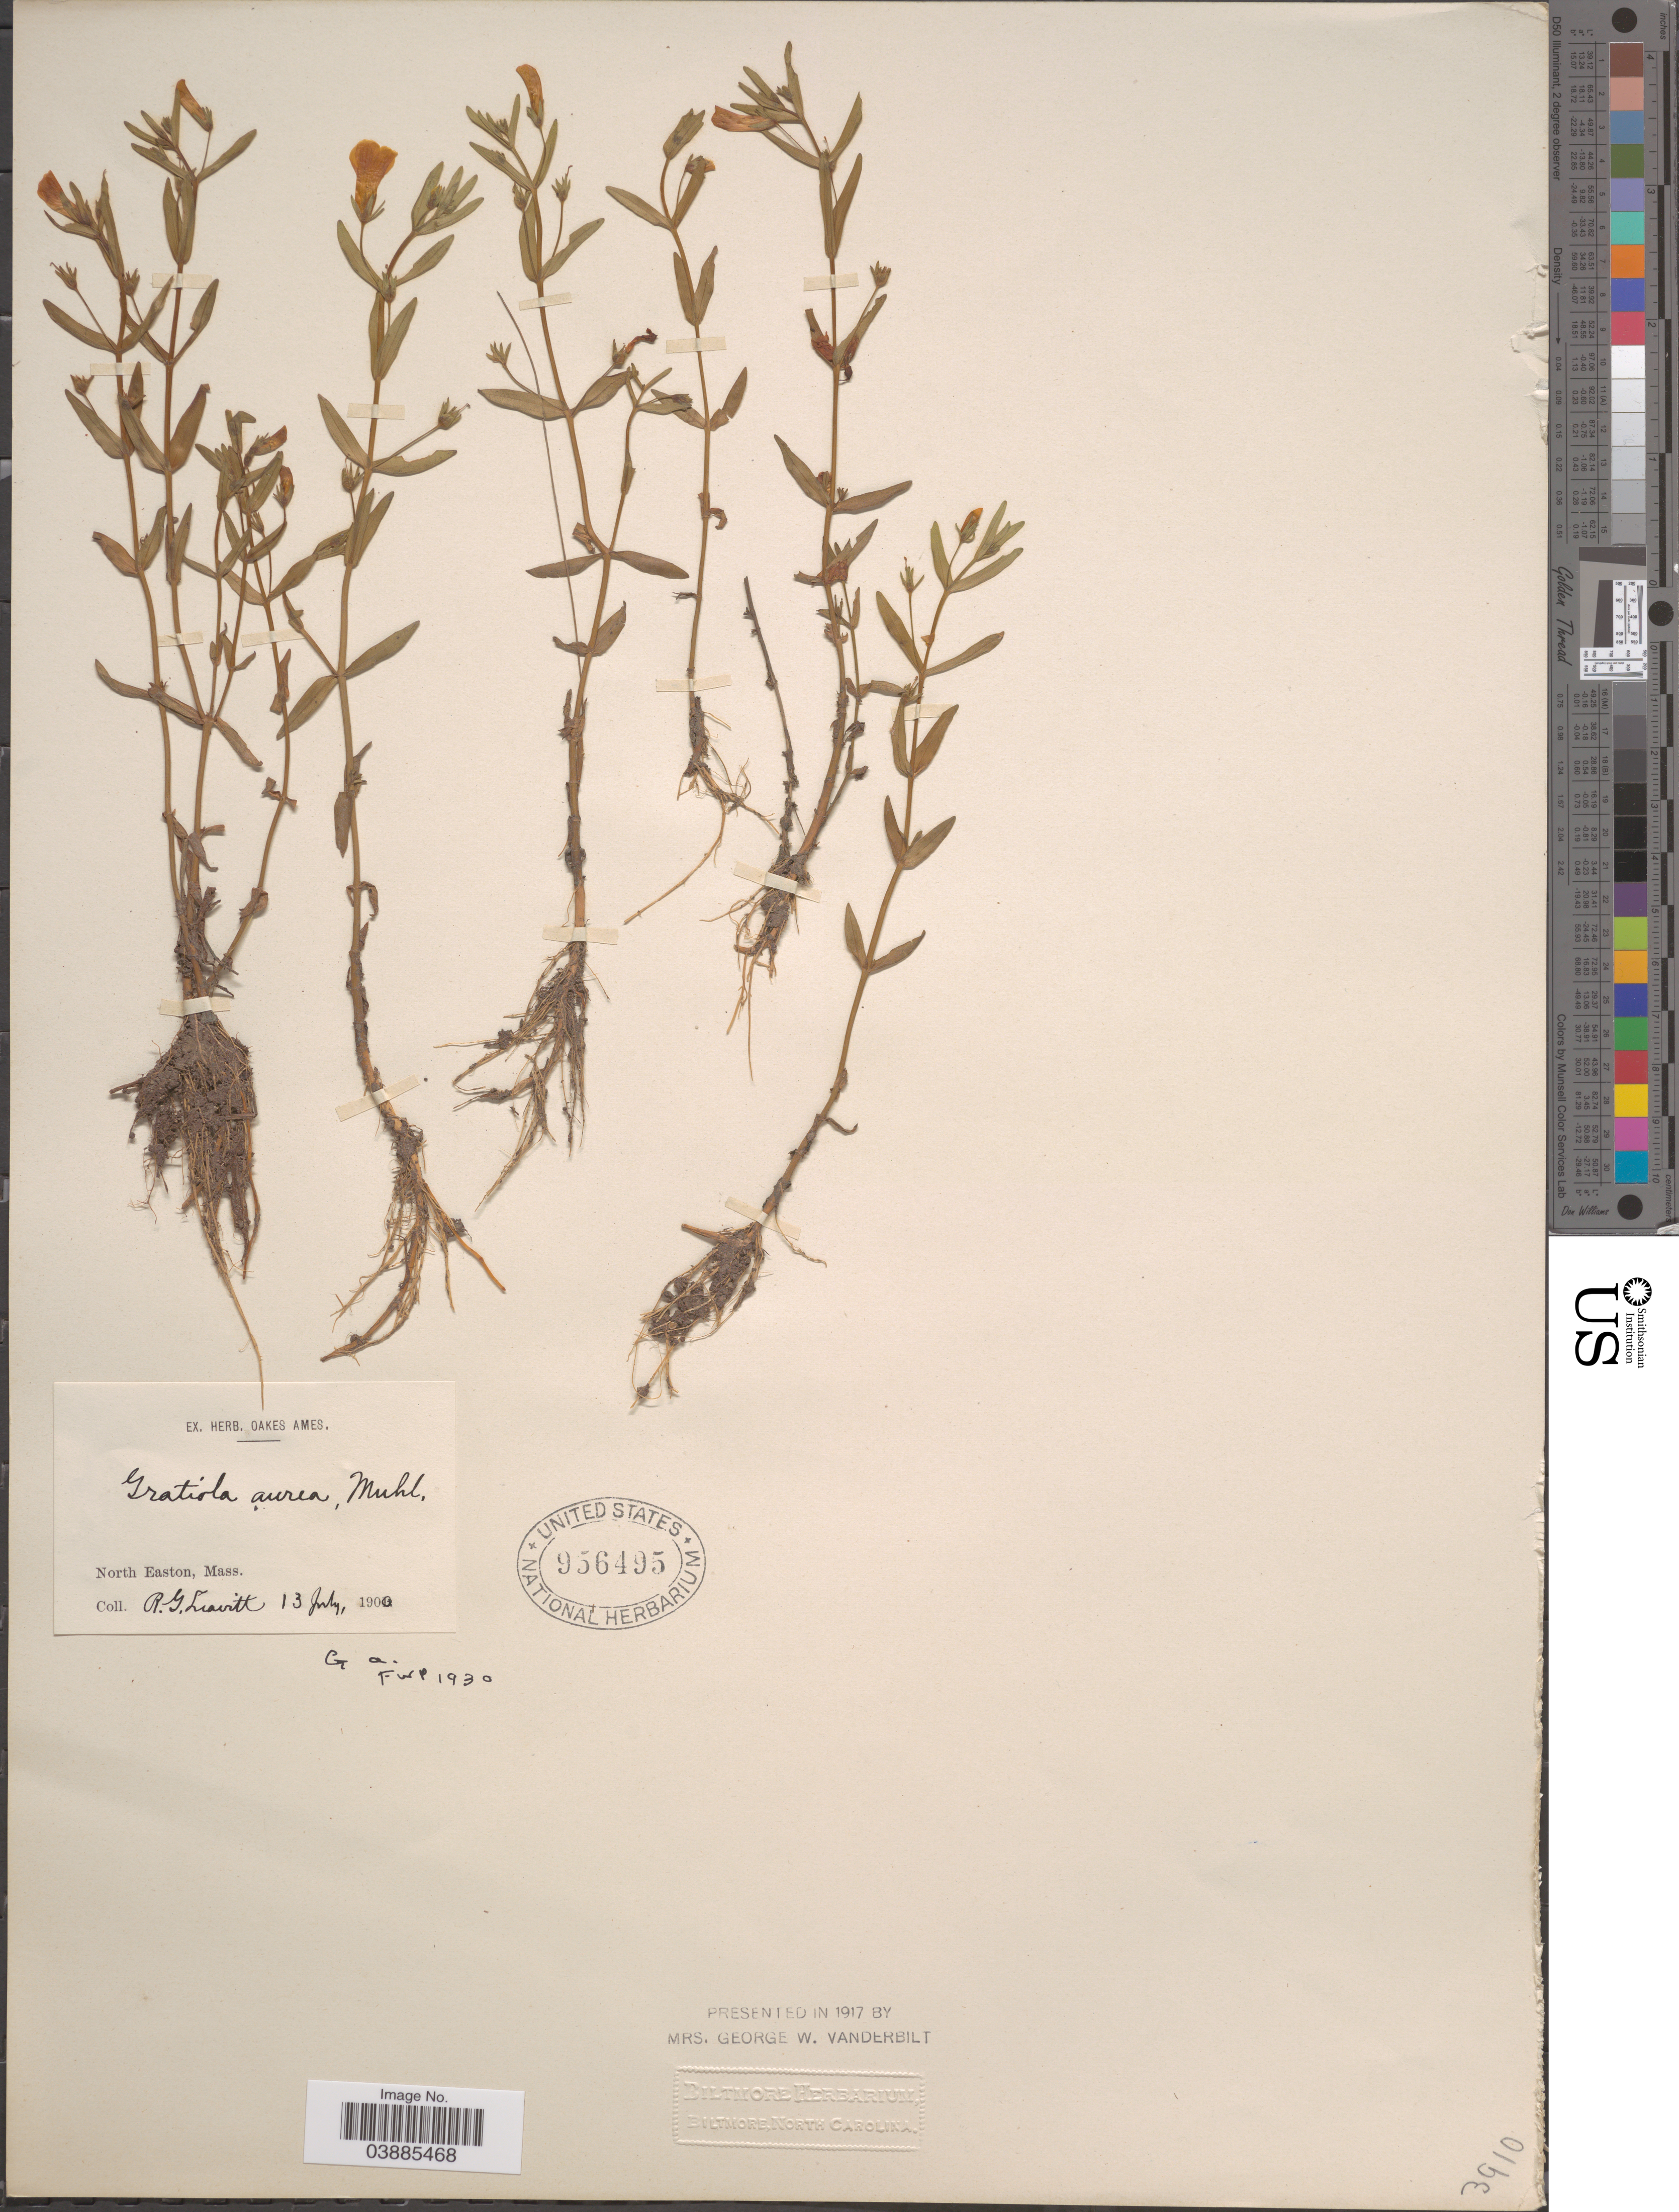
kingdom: Plantae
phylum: Tracheophyta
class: Magnoliopsida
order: Lamiales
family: Plantaginaceae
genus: Gratiola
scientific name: Gratiola aurea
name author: Pursh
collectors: R. Liavitt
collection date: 1900-07-13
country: United States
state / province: Massachusetts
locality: North Easton.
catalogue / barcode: US 956495